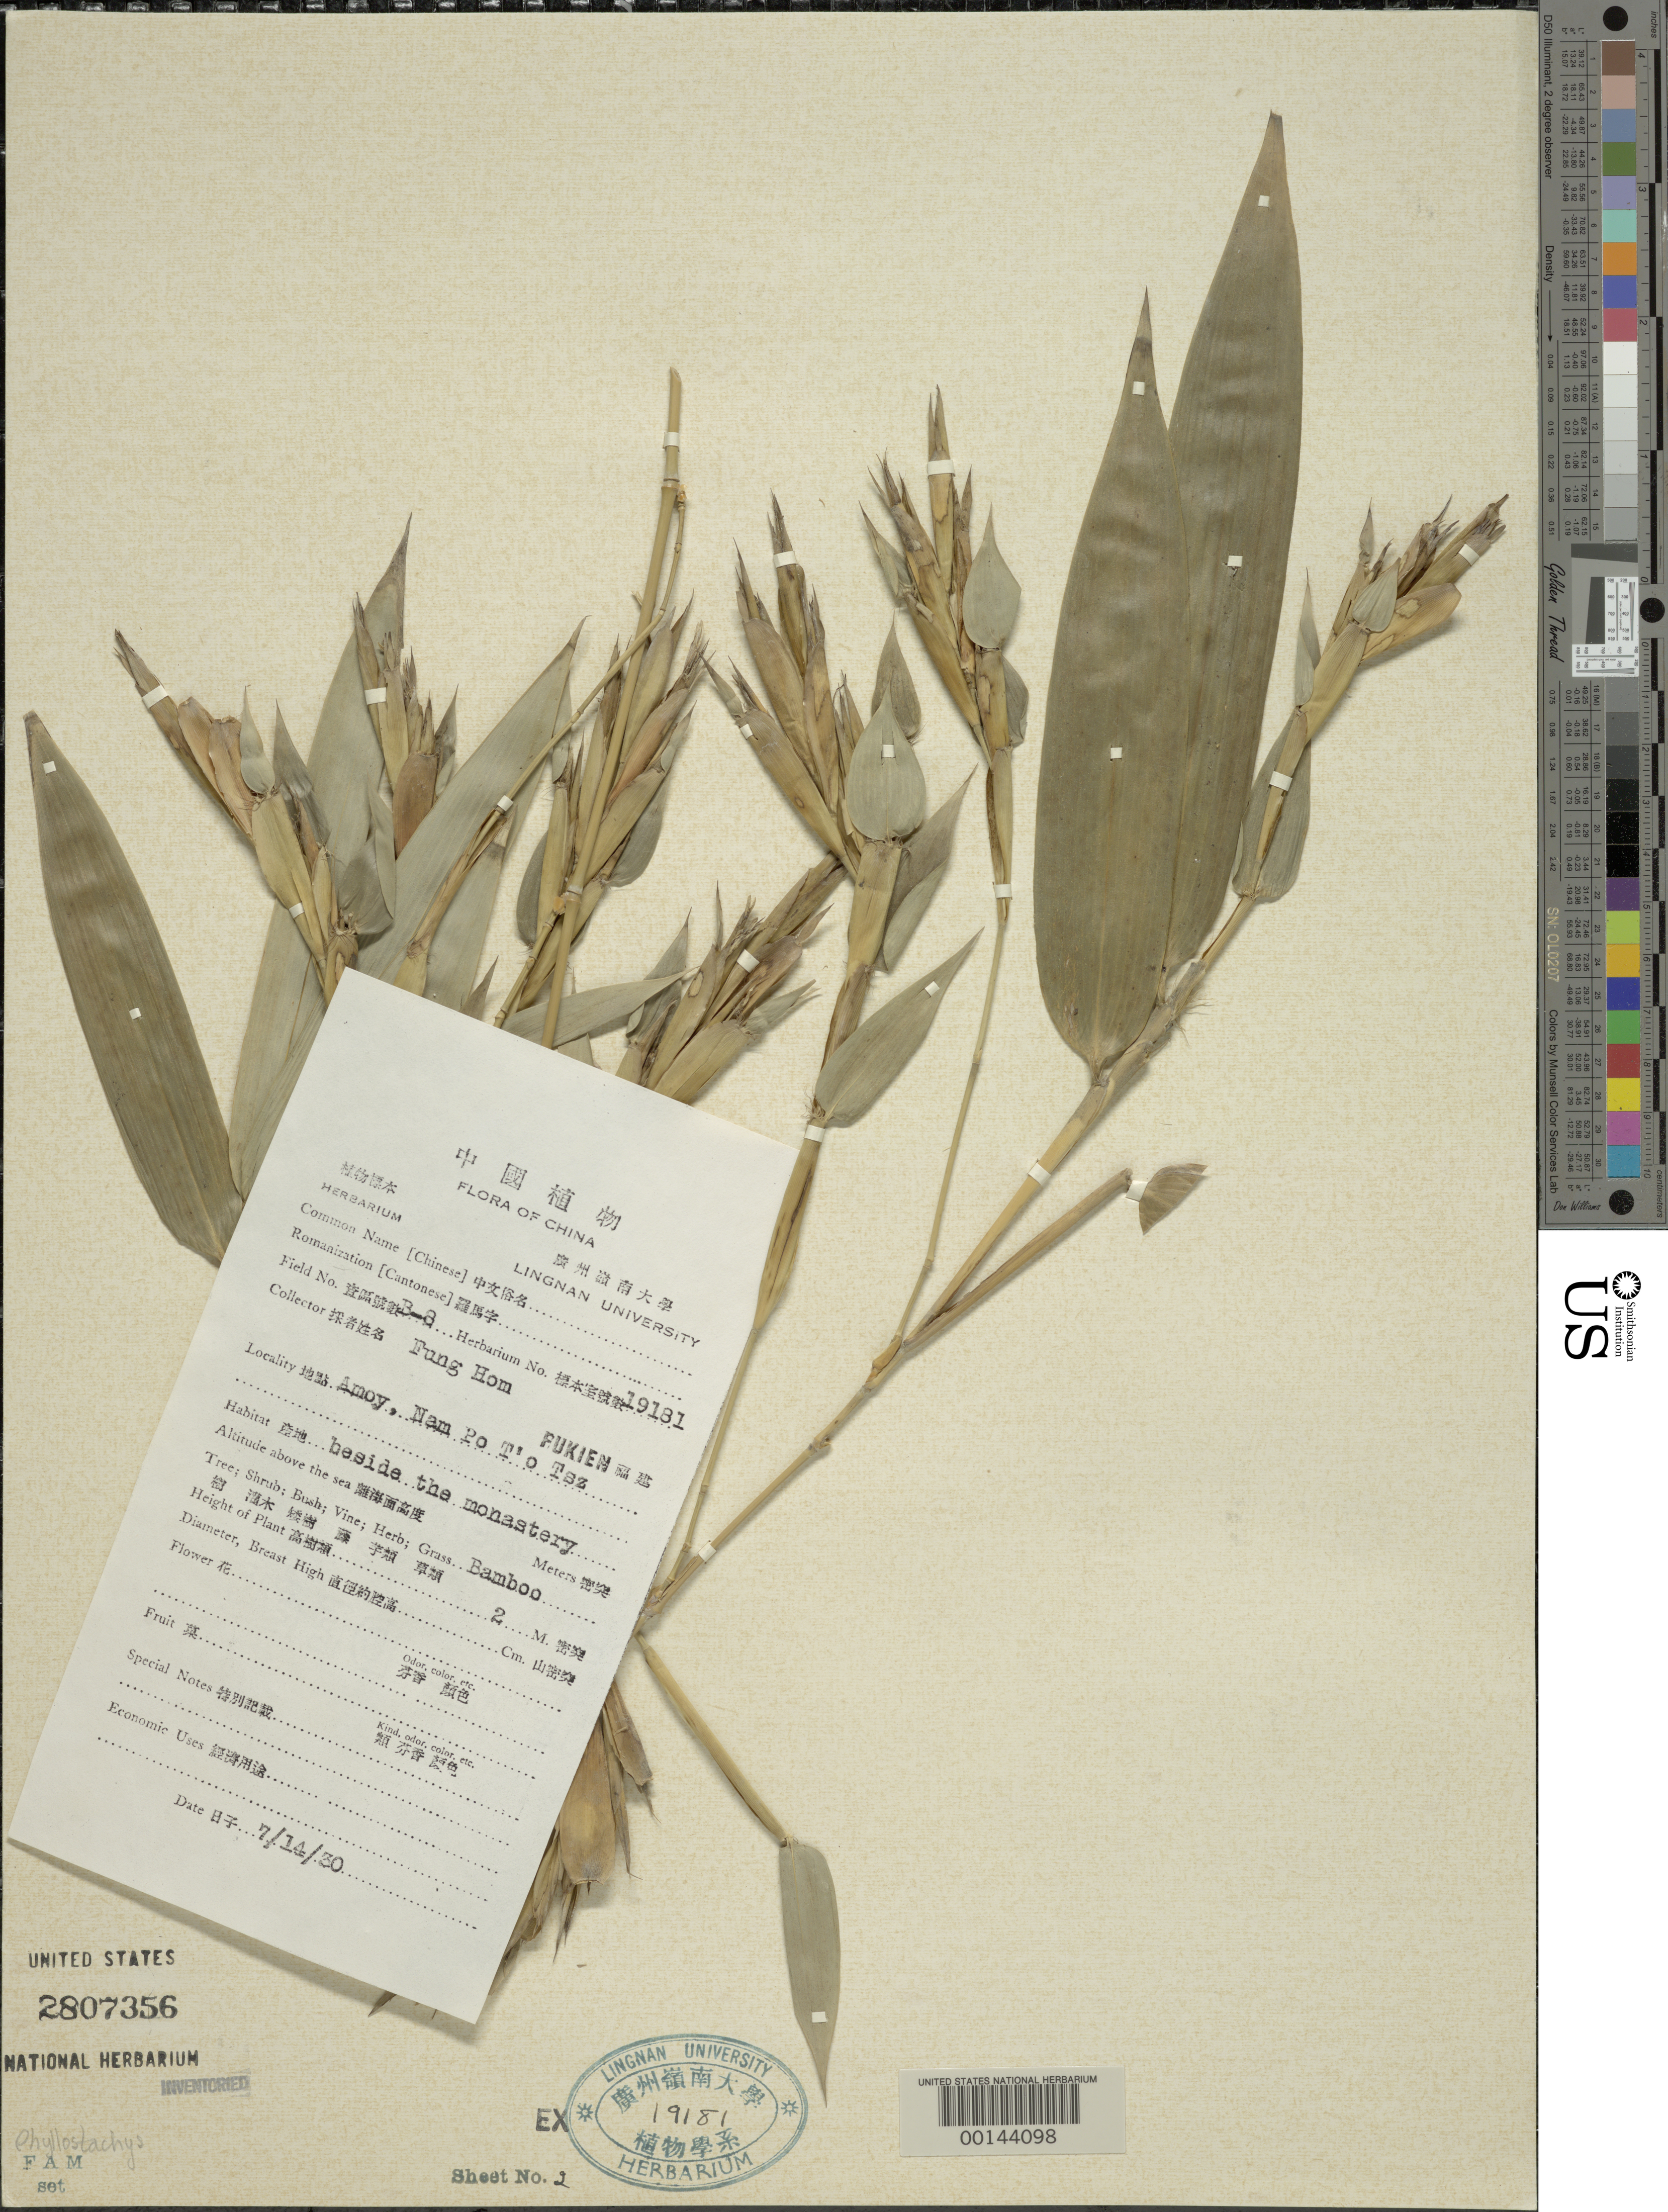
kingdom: Plantae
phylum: Tracheophyta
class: Liliopsida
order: Poales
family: Poaceae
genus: Phyllostachys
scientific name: Phyllostachys sp.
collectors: H. L. Fung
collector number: B-8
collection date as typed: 14 Jul 1930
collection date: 1930-07-14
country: China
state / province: Fujian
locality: Amoy, nam po t'o tsz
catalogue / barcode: US 2807356